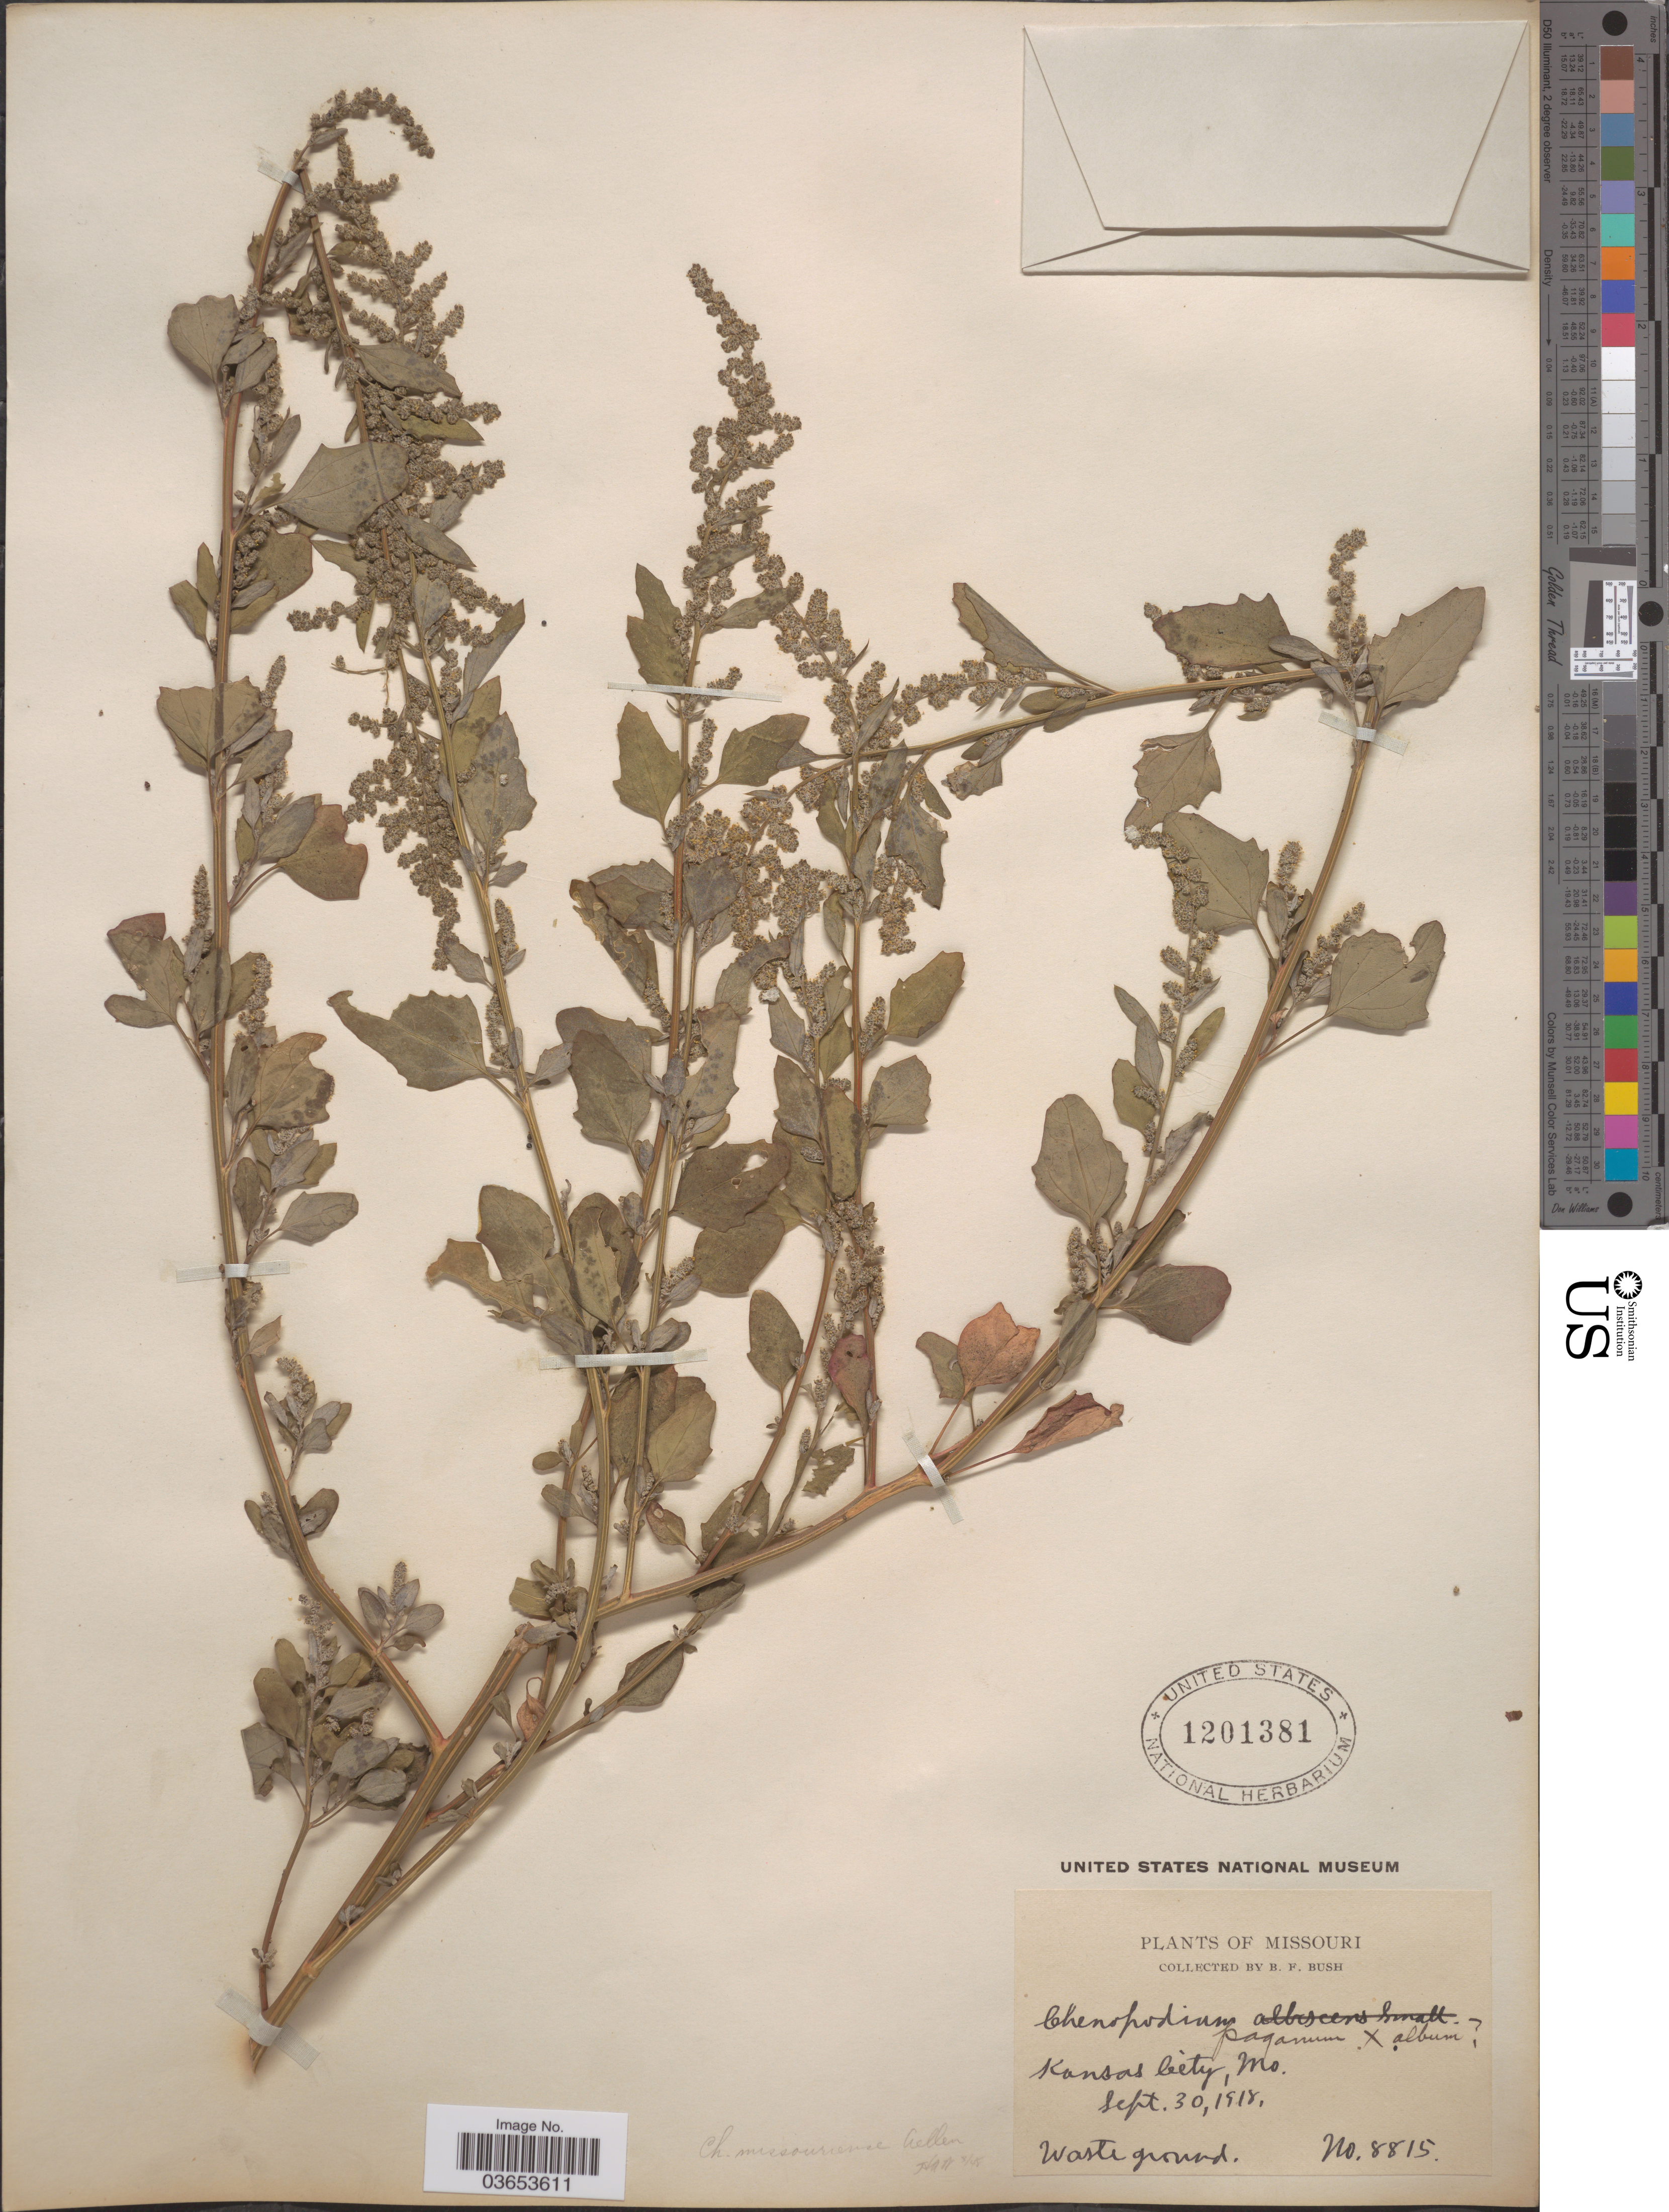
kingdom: Plantae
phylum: Tracheophyta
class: Magnoliopsida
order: Caryophyllales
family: Amaranthaceae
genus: Chenopodium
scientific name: Chenopodium missouriense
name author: Aellen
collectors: B. F. Bush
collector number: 8815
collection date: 1918-09-30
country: United States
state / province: Missouri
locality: Kansas City.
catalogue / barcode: US 1201381